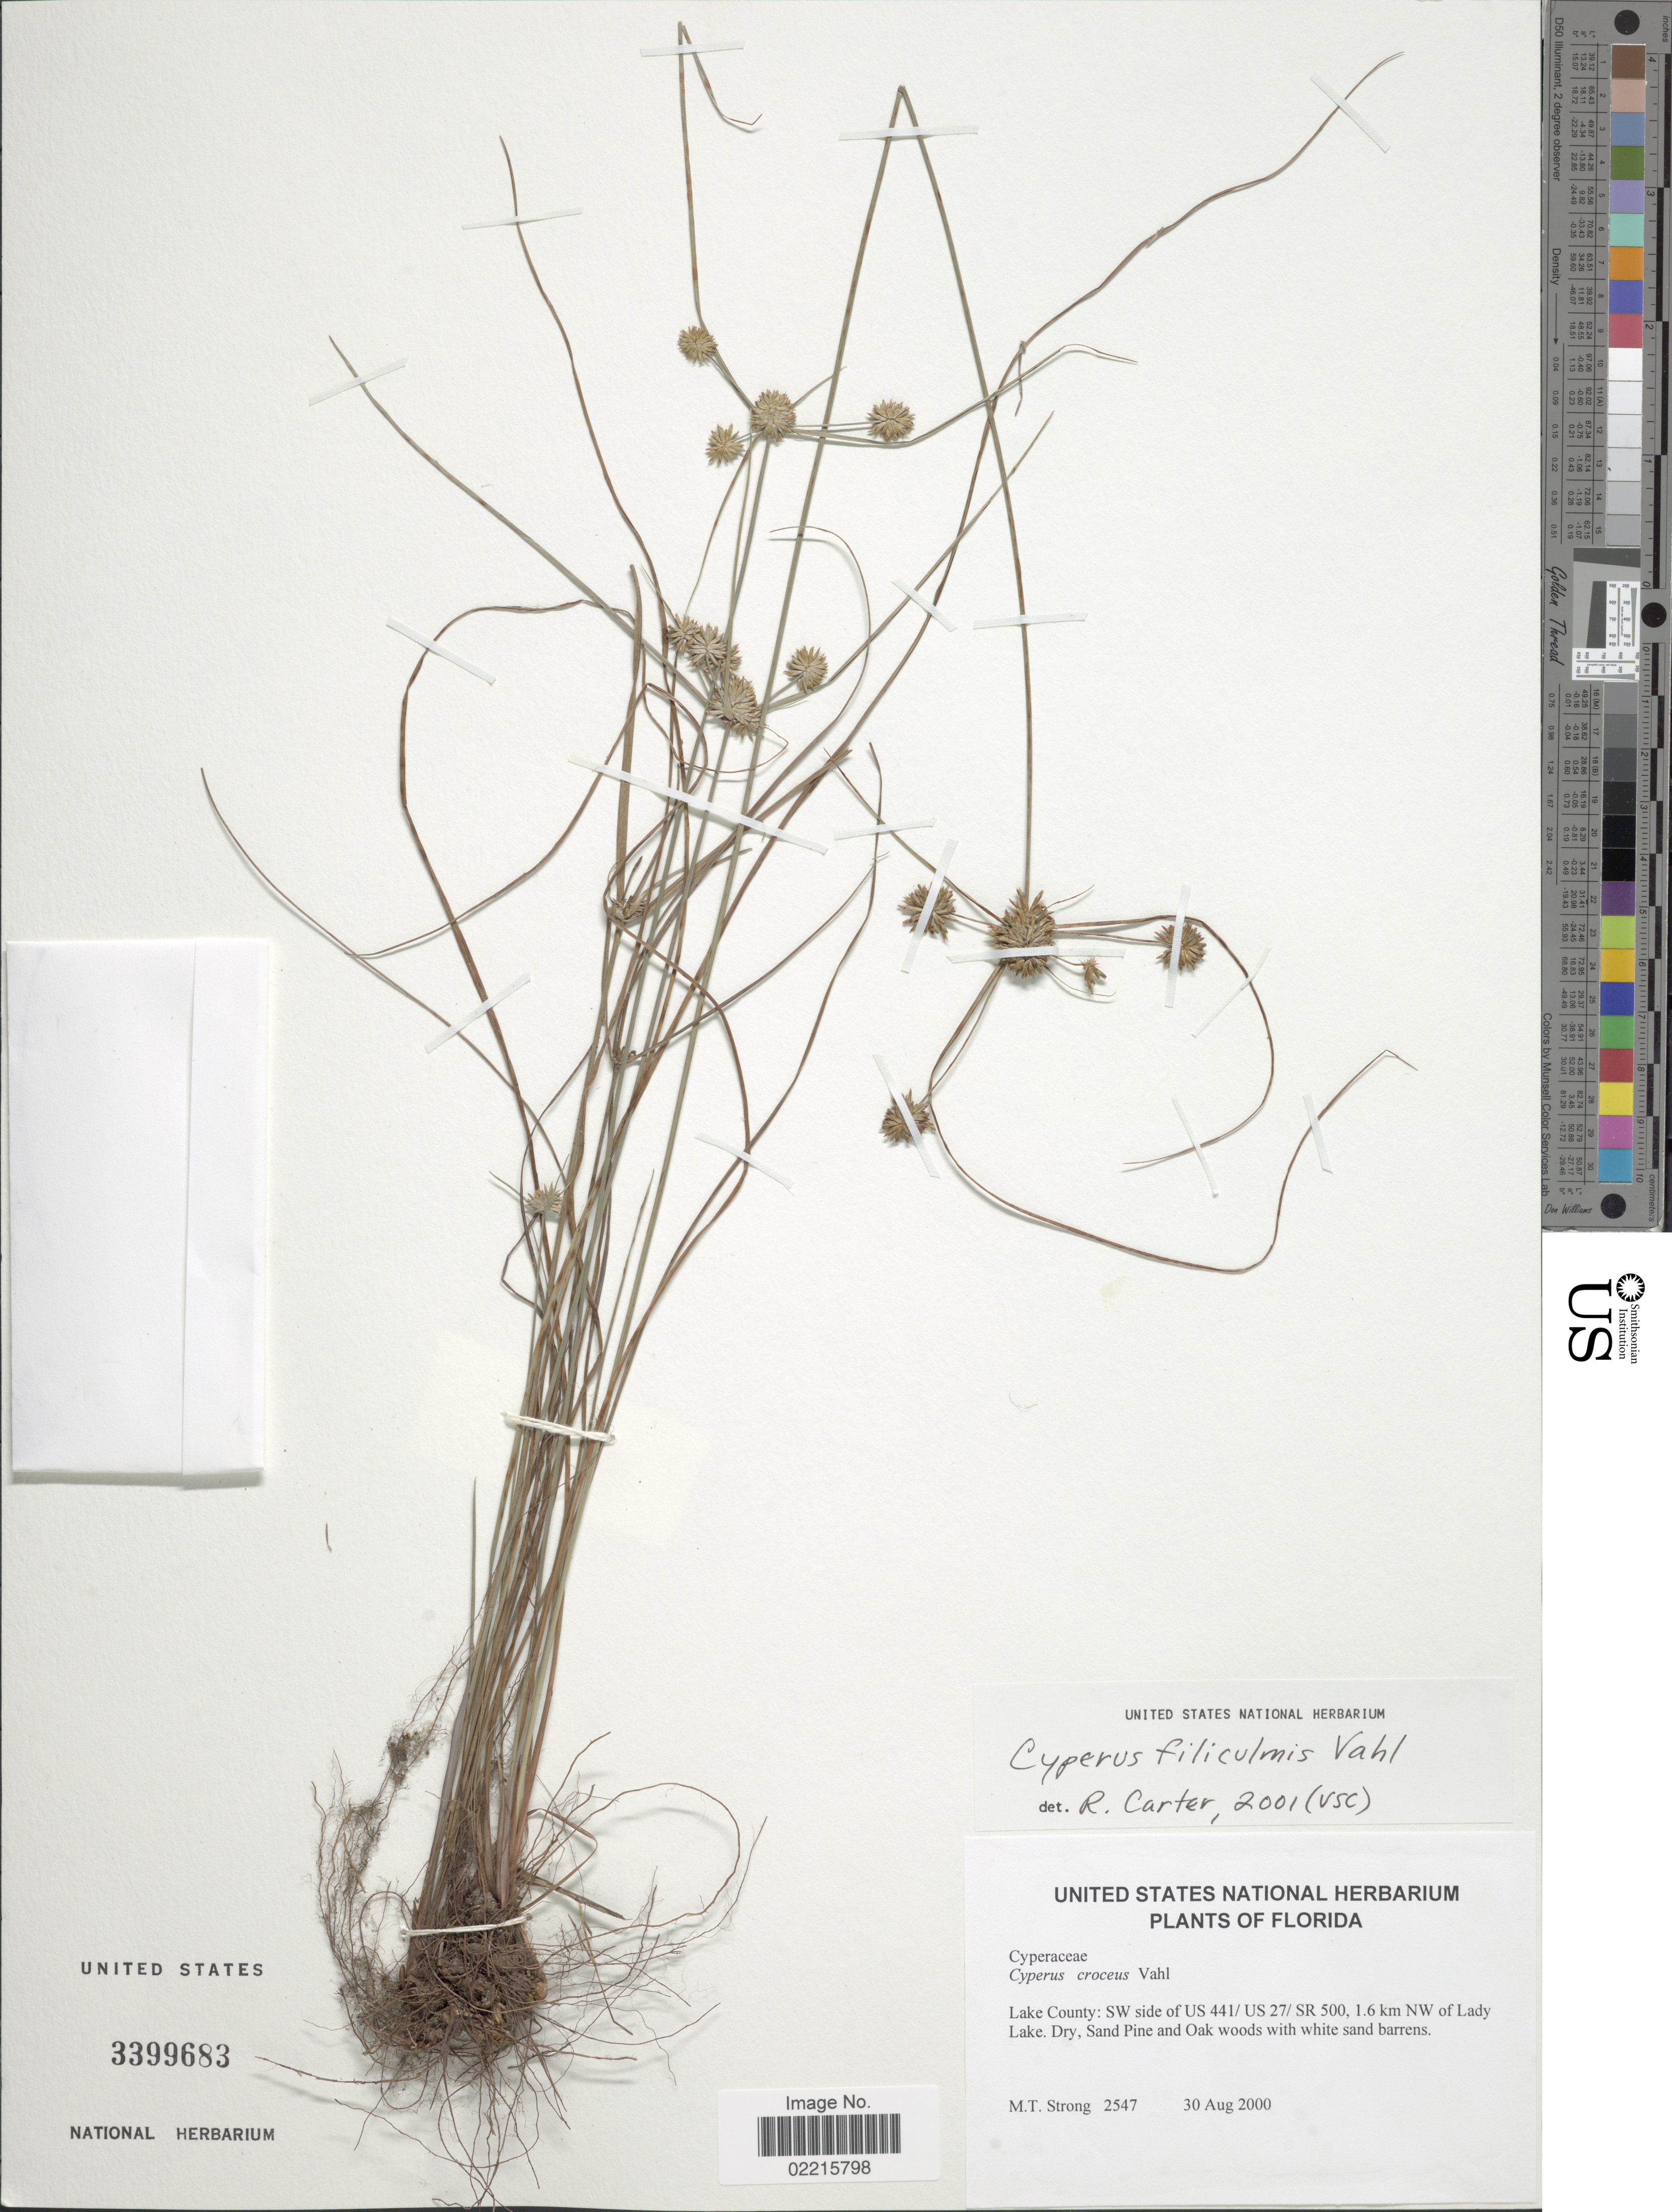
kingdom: Plantae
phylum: Tracheophyta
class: Liliopsida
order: Poales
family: Cyperaceae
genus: Cyperus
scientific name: Cyperus filiculmis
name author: Vahl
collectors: M. T. Strong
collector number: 2547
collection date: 2000-08-30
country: United States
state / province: Florida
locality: Lake County: SW side of US 441/ US 27/ SR 500, 1.6 km NW of Lady Lake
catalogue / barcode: US 3399683